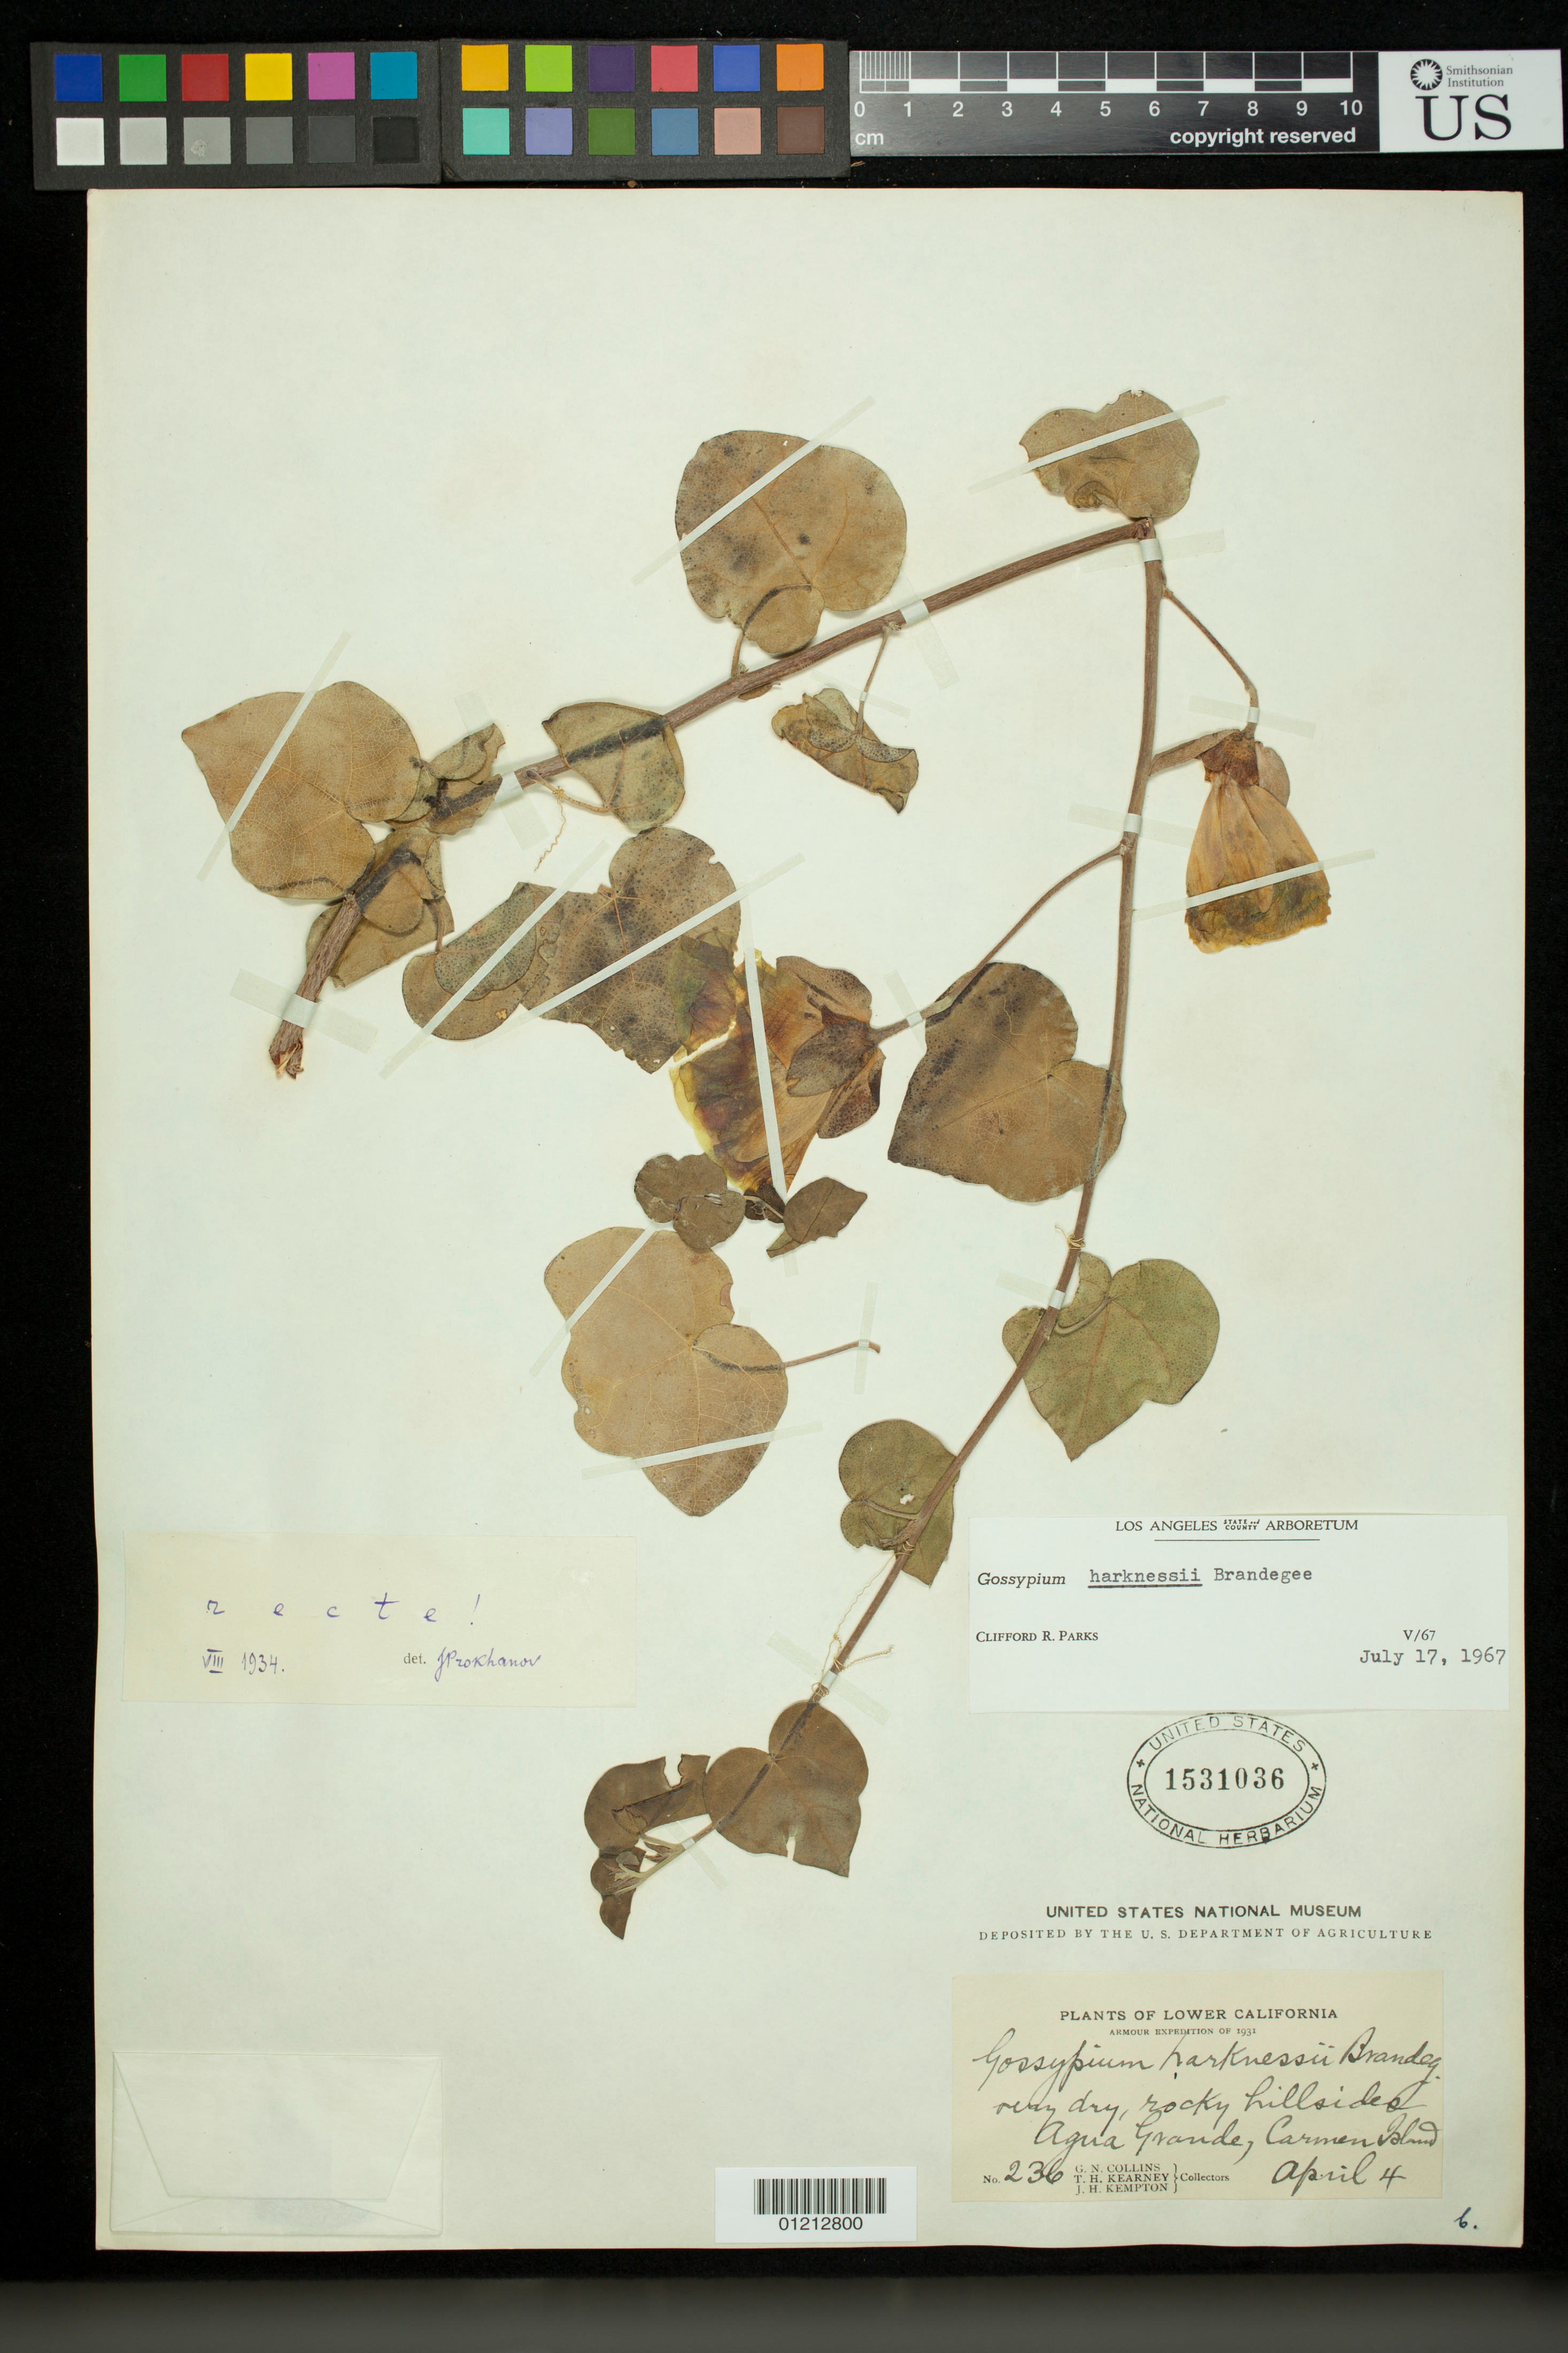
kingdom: Plantae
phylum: Tracheophyta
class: Magnoliopsida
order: Malvales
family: Malvaceae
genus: Gossypium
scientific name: Gossypium harknessii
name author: Brandegee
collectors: G. N. Collins, T. H. Kearney & J. H. Kempton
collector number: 236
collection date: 1931-04-04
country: Mexico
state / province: Baja California Sur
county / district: Loreto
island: Carmen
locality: Very dry, rocky hillsides. Aqua Grande.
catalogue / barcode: US 1531036